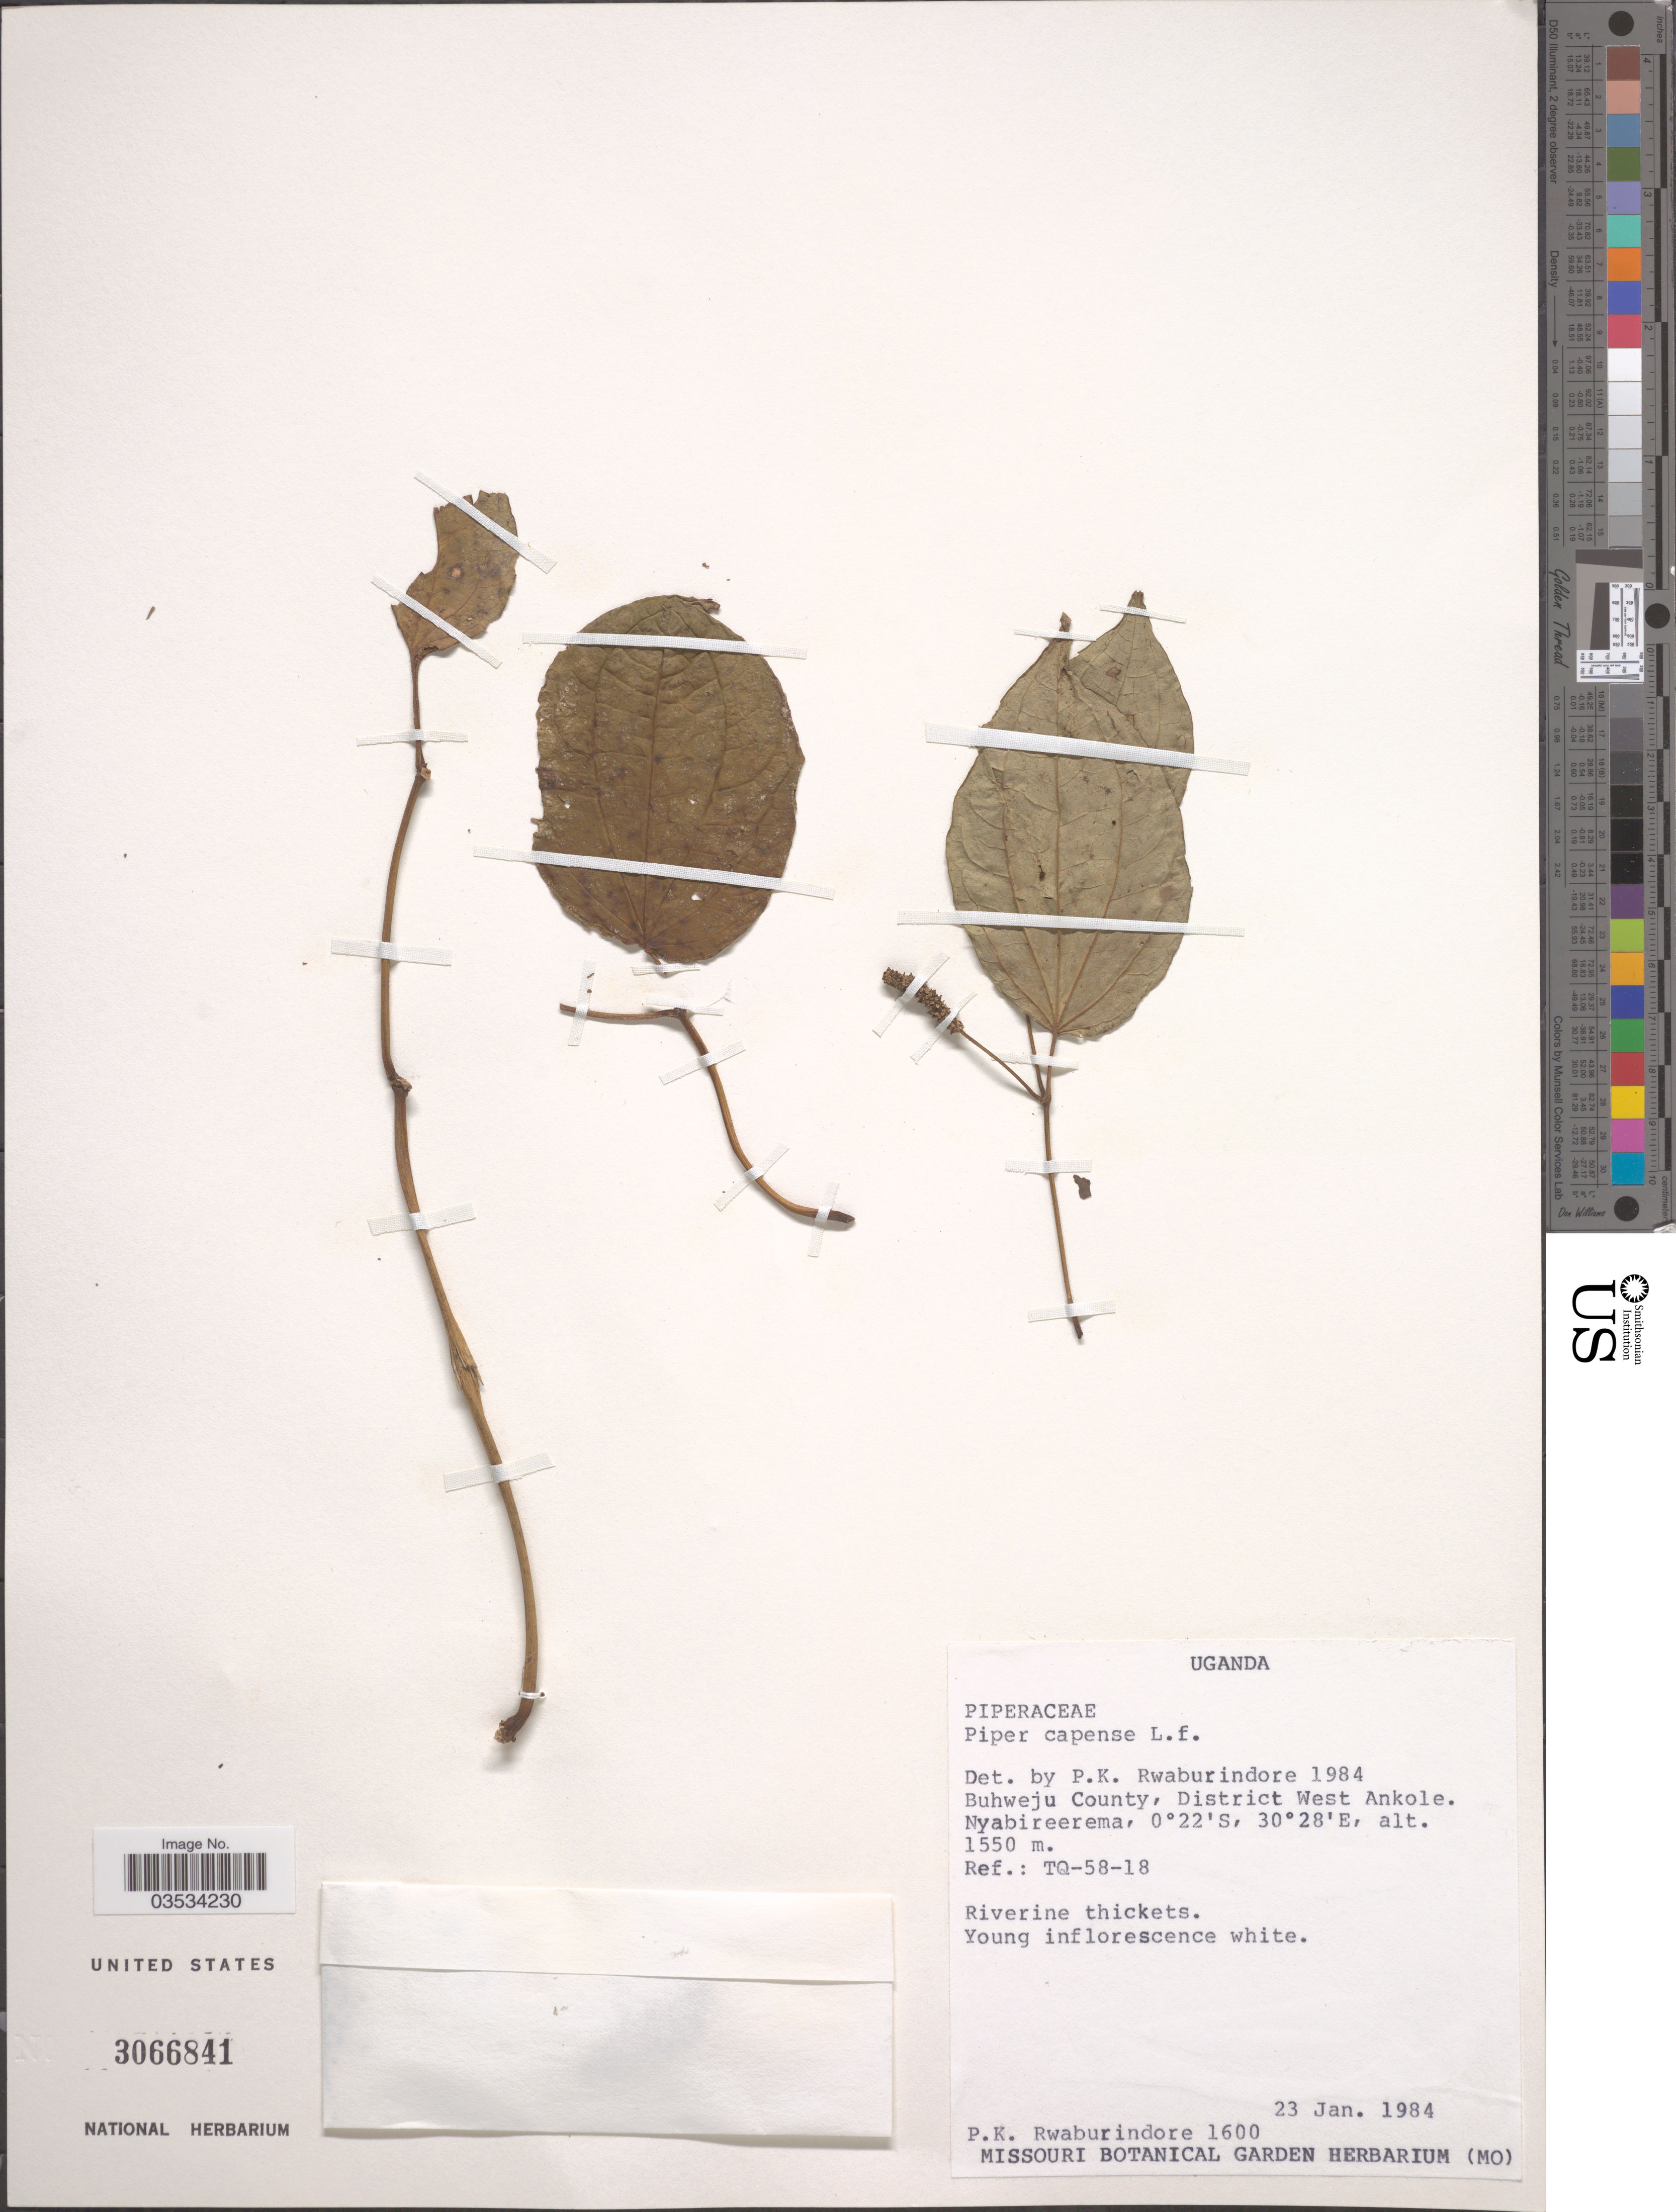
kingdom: Plantae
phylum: Tracheophyta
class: Magnoliopsida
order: Piperales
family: Piperaceae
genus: Piper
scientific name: Piper capense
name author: L. f.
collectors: P. Rwaburindore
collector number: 1600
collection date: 1984-01-23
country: Uganda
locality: Buhweju County, District West Ankole. Nyabireerema.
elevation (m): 1550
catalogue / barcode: US 3066841